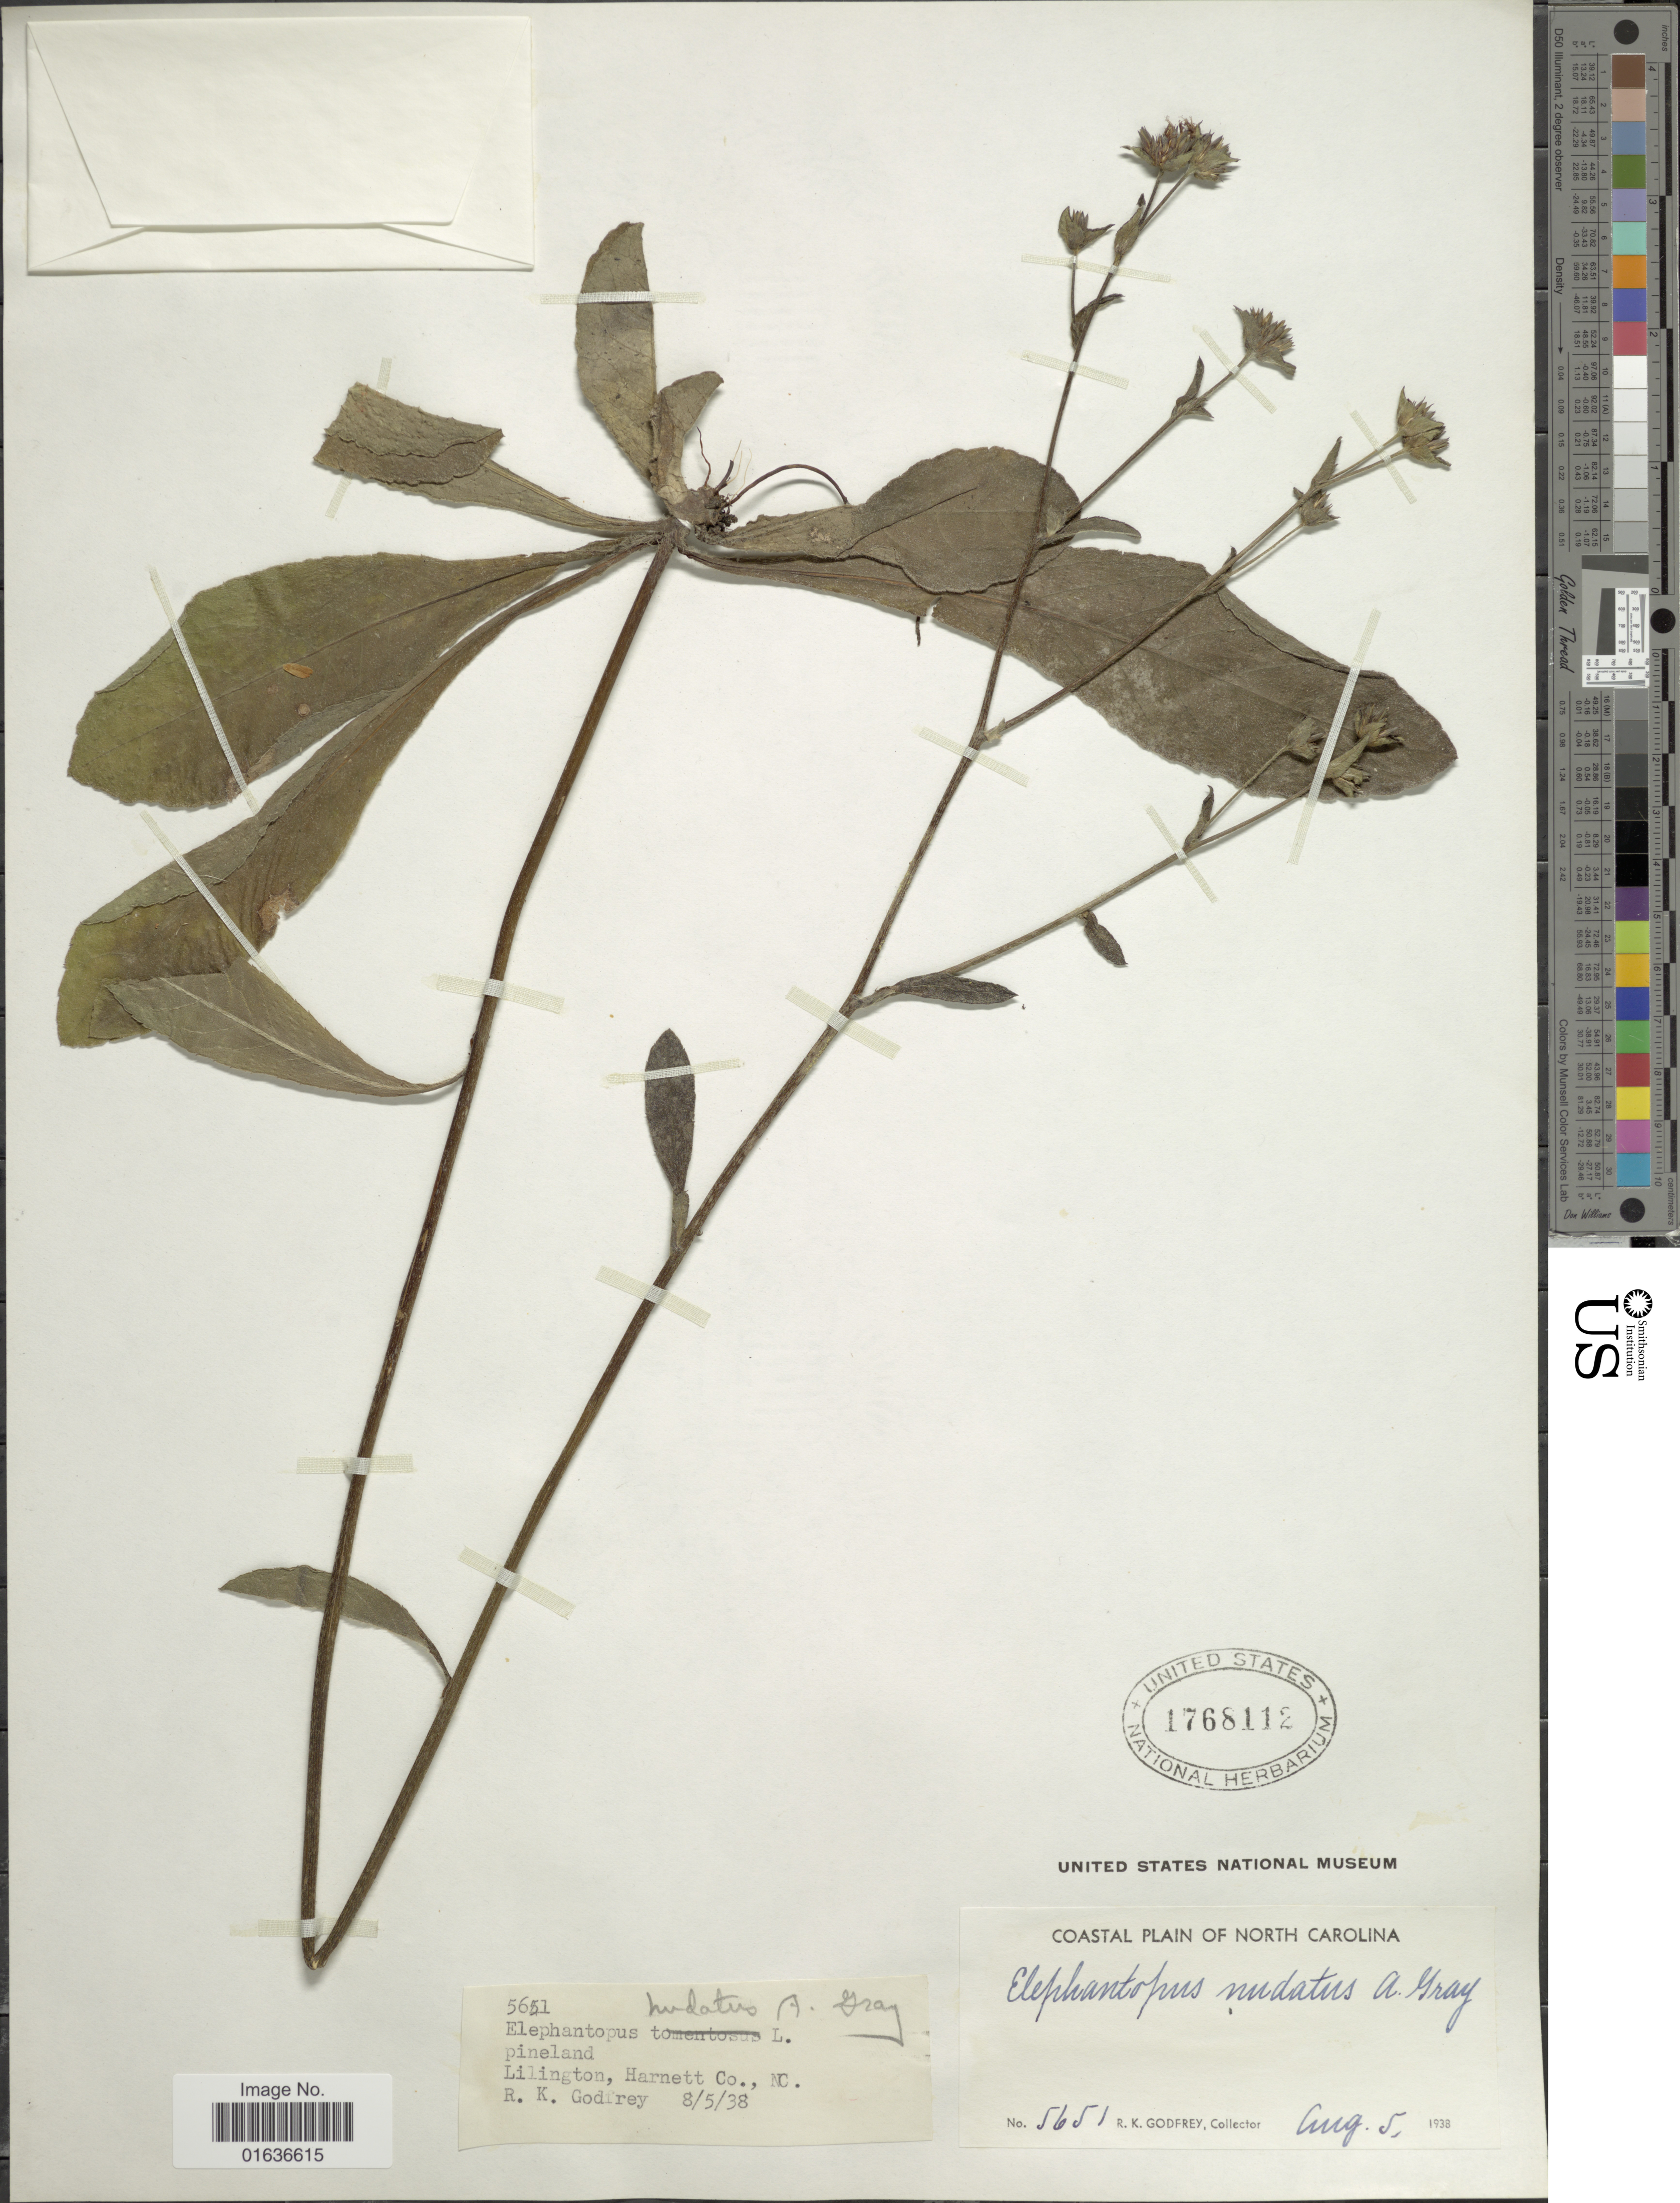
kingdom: Plantae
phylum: Tracheophyta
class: Magnoliopsida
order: Asterales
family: Asteraceae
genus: Elephantopus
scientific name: Elephantopus nudatus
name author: A. Gray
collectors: R. K. Godfrey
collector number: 5651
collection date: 1938-08-05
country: United States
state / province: North Carolina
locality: Pineland, Lilington, Harnett Co.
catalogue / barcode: US 1768112